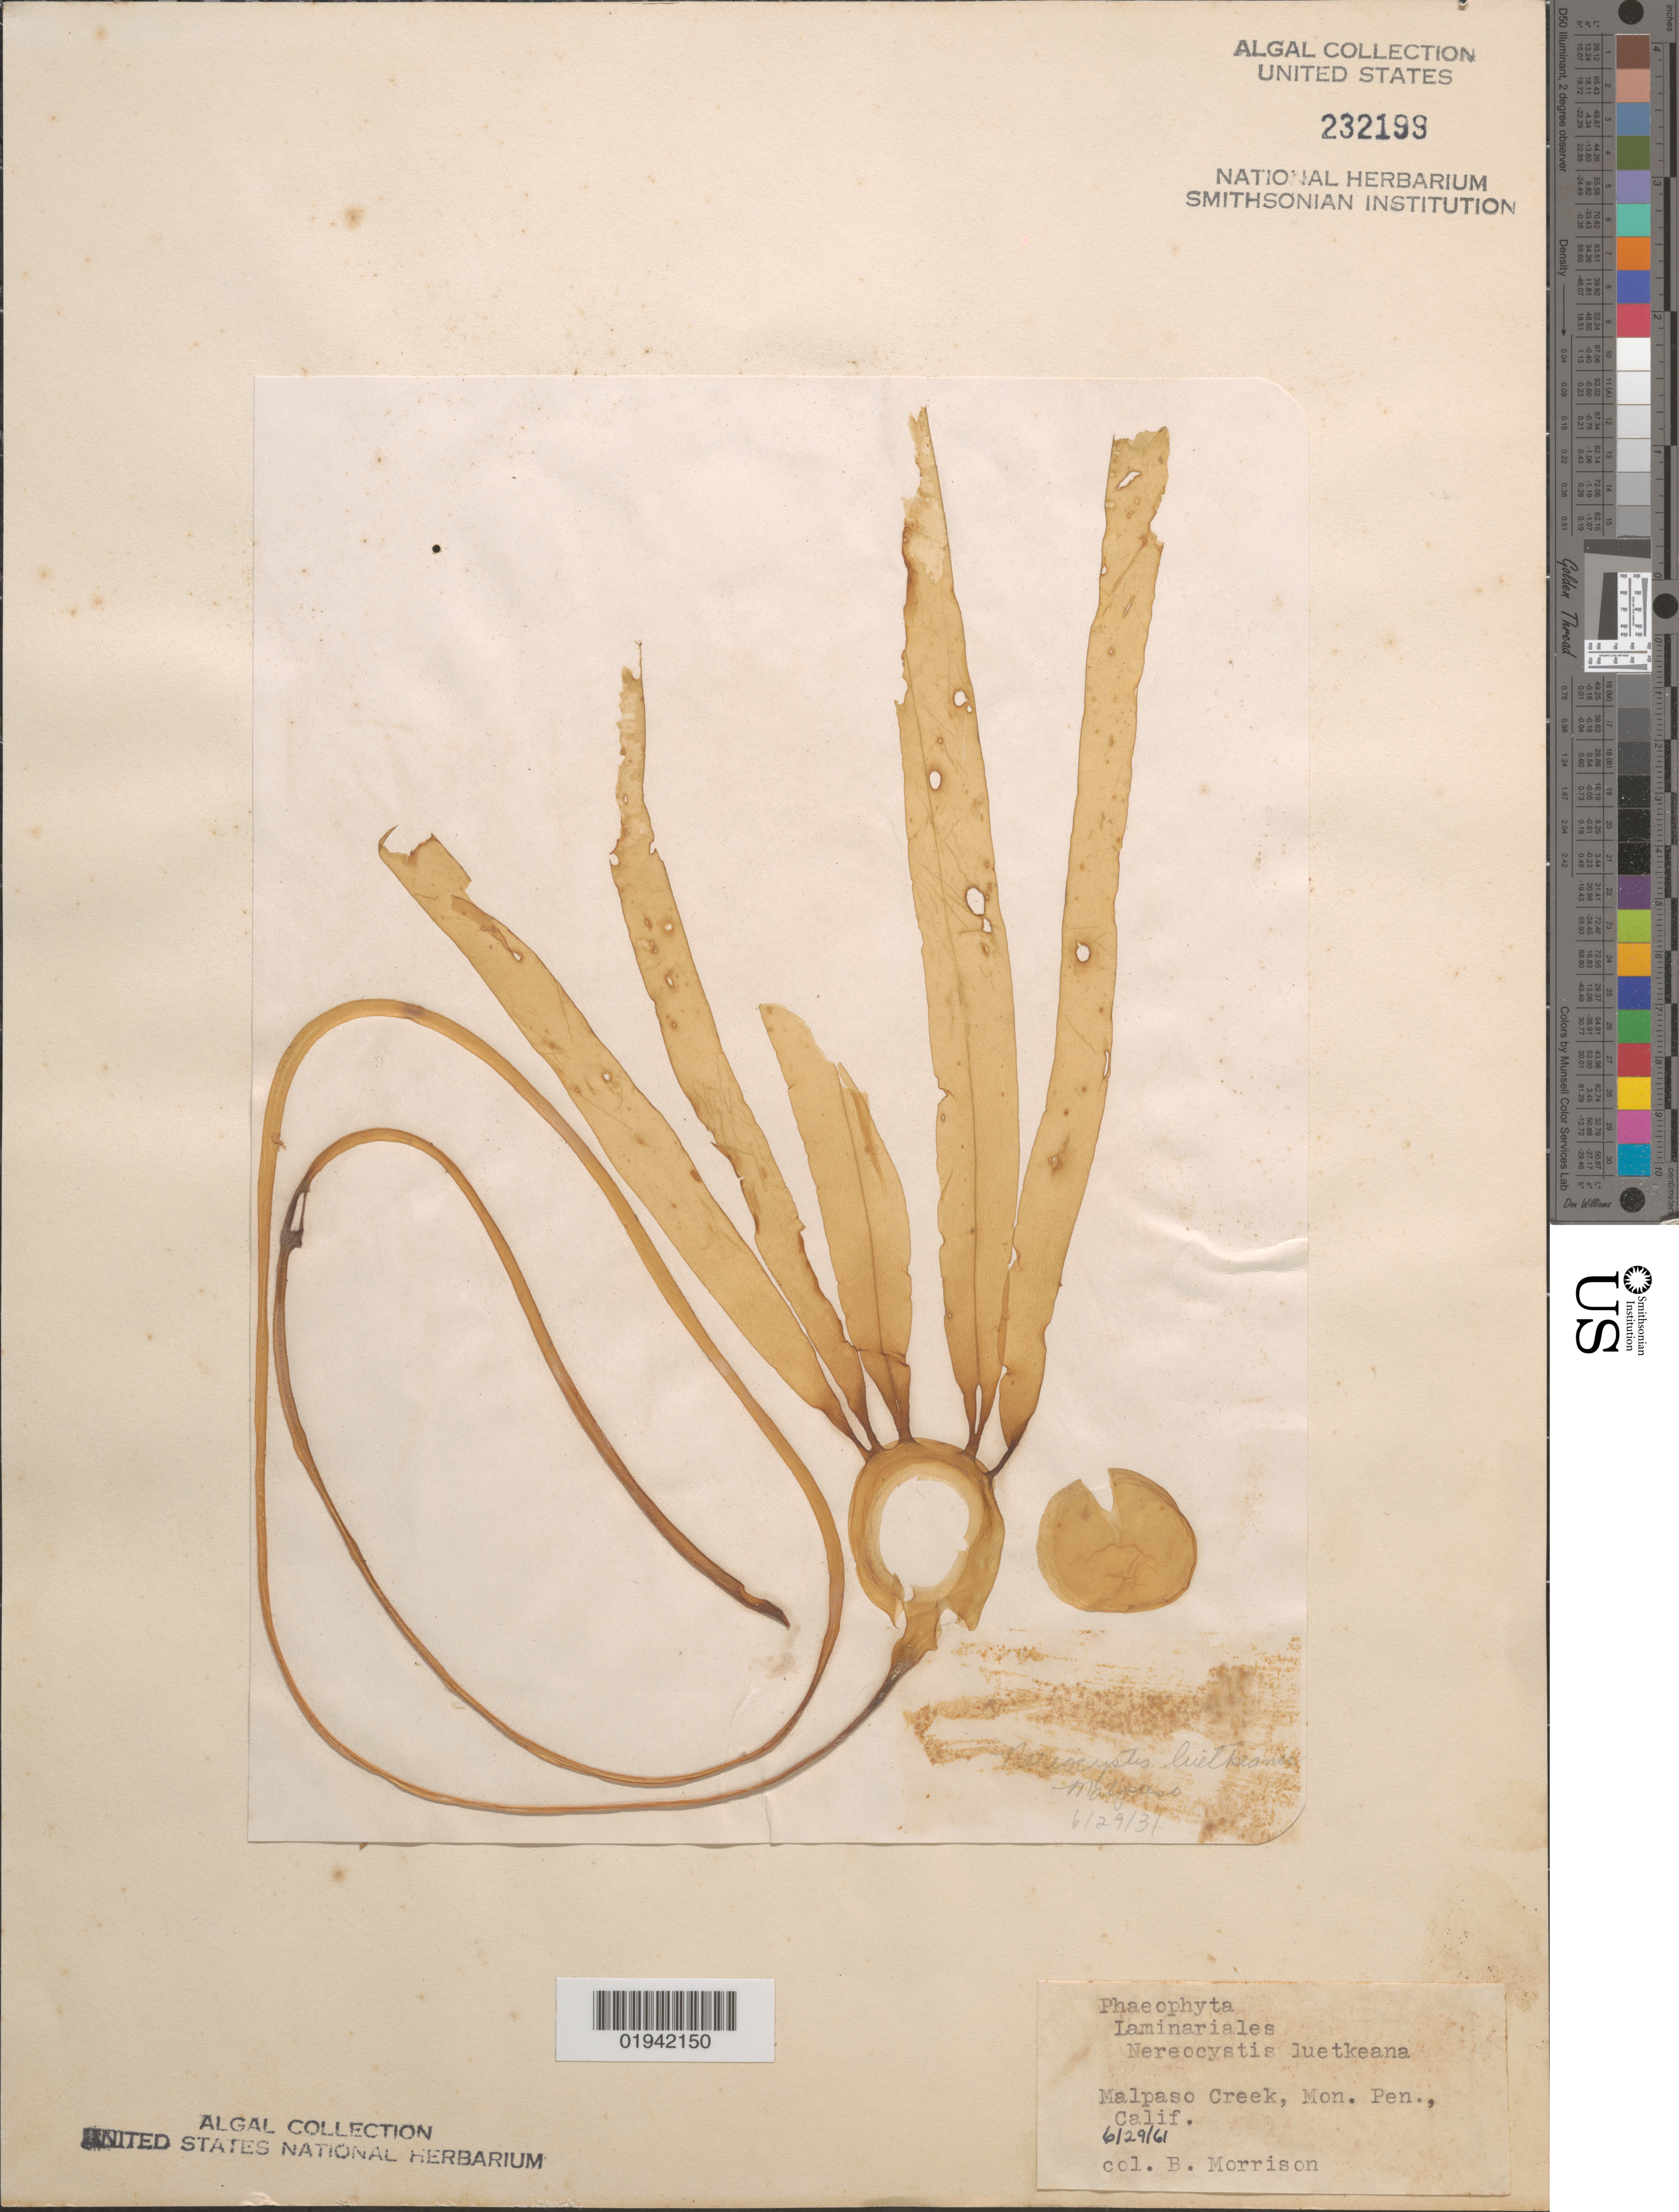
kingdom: Chromista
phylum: Ochrophyta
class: Phaeophyceae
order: Laminariales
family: Laminariaceae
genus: Nereocystis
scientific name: Nereocystis luetkeana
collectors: B. Morrison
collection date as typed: Transcribed d/m/y: 29/6/61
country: United States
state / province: California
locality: Malpaso Creek, Mon. Pen.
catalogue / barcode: US 232199